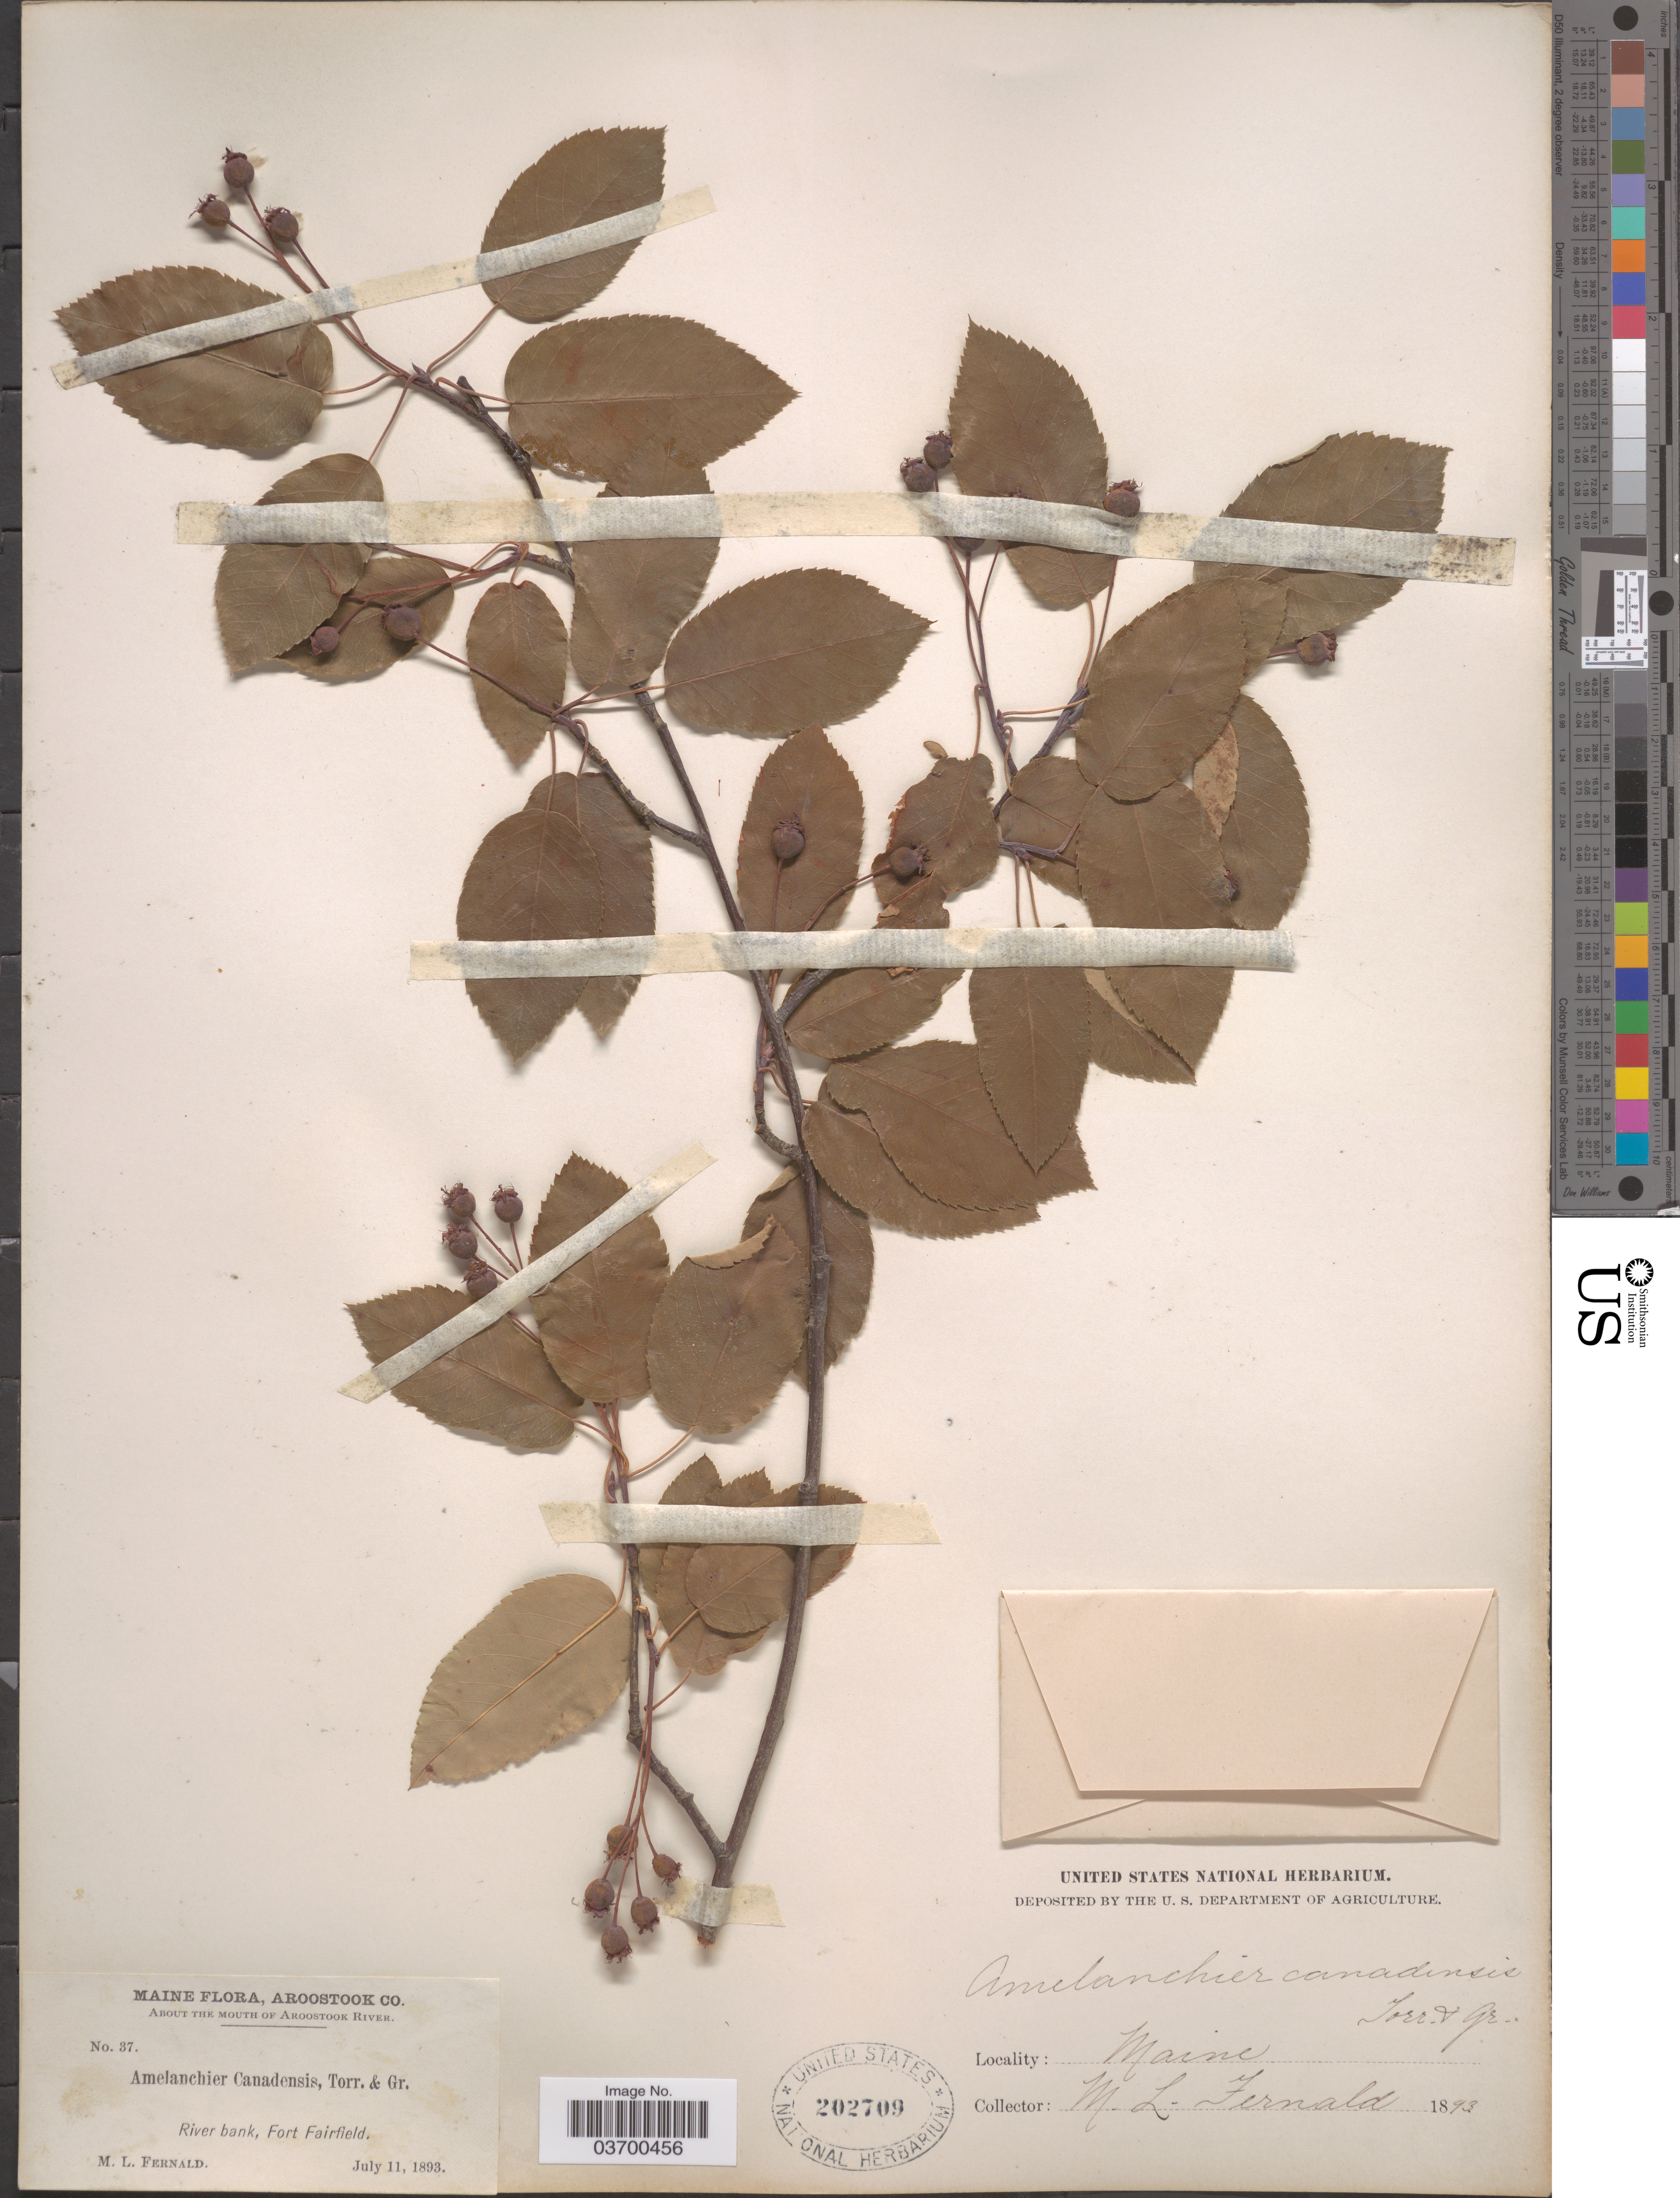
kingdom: Plantae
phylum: Tracheophyta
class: Magnoliopsida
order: Rosales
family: Rosaceae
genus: Amelanchier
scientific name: Amelanchier canadensis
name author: (L.) Medic.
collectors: M. L. Fernald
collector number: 37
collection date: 1893-07-11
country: United States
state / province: Maine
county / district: Aroostook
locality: About the mouth of Aroostook River. River bank, Fort Fairfield.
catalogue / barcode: US 202709